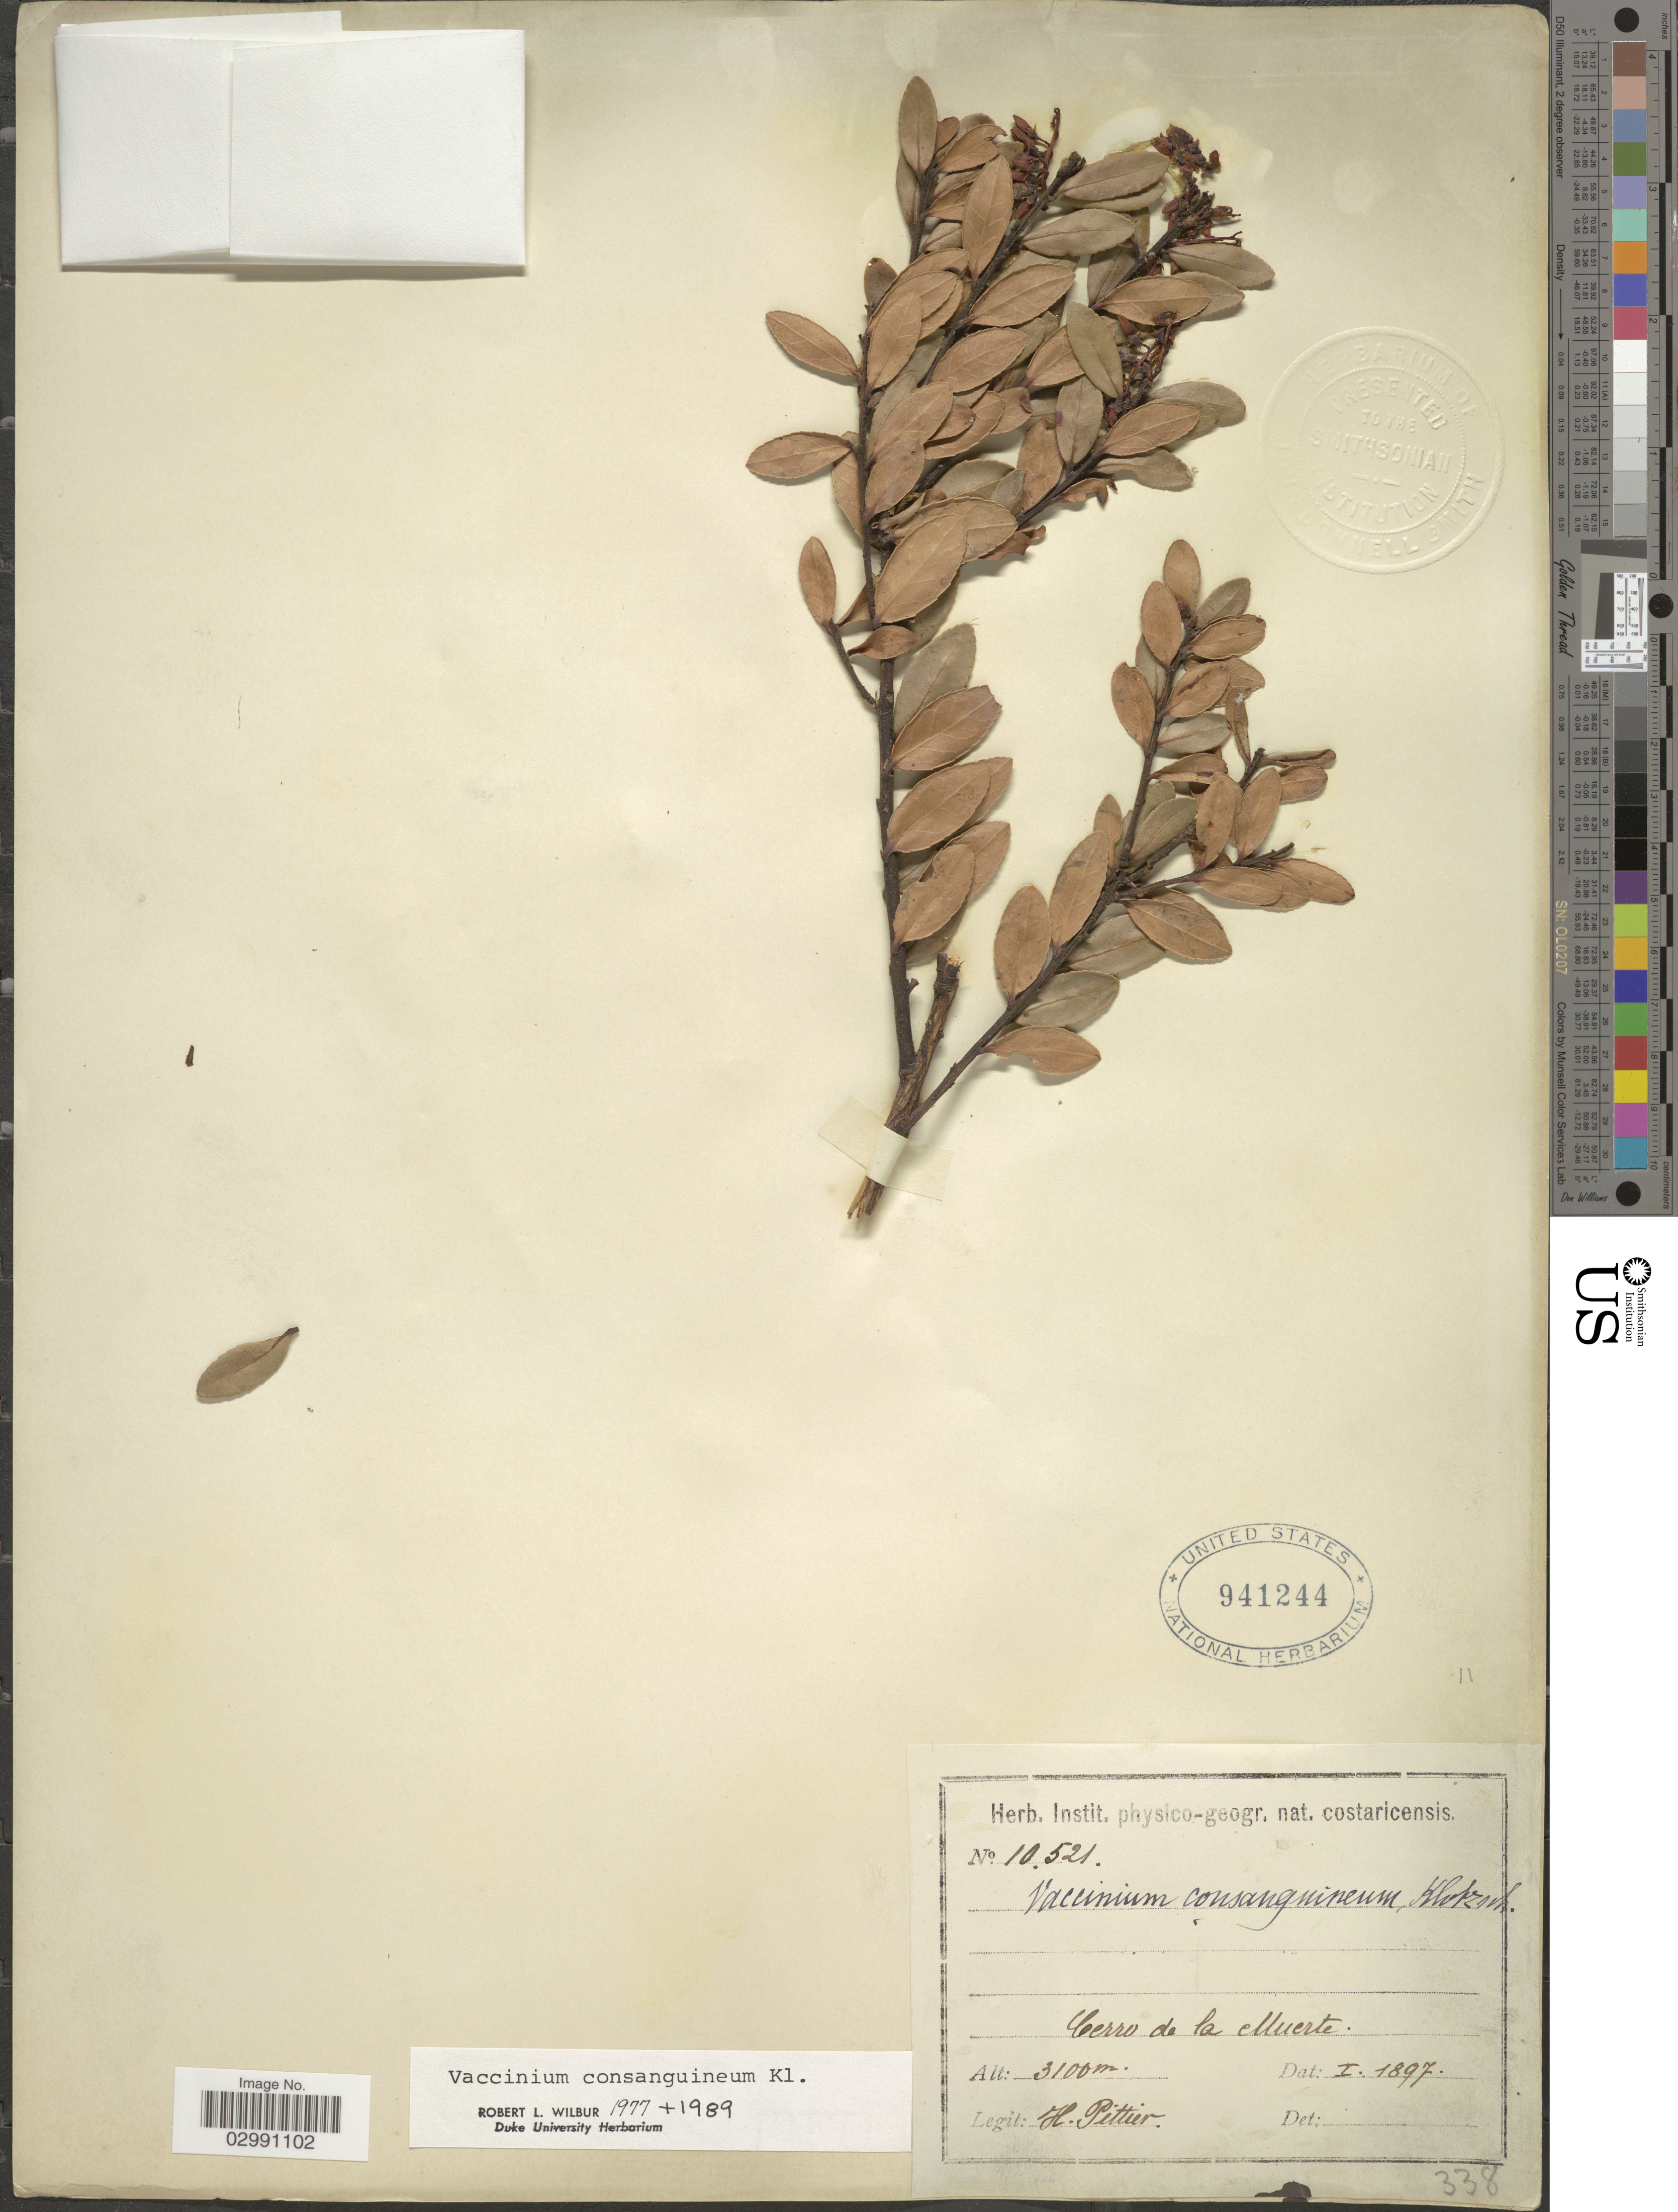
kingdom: Plantae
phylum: Tracheophyta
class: Magnoliopsida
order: Ericales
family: Ericaceae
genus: Vaccinium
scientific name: Vaccinium consanguineum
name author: Klotzsch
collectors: H. F. Pittier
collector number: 10521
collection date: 1897-01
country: Costa Rica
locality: Cerro de la Muerte.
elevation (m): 3100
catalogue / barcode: US 941244